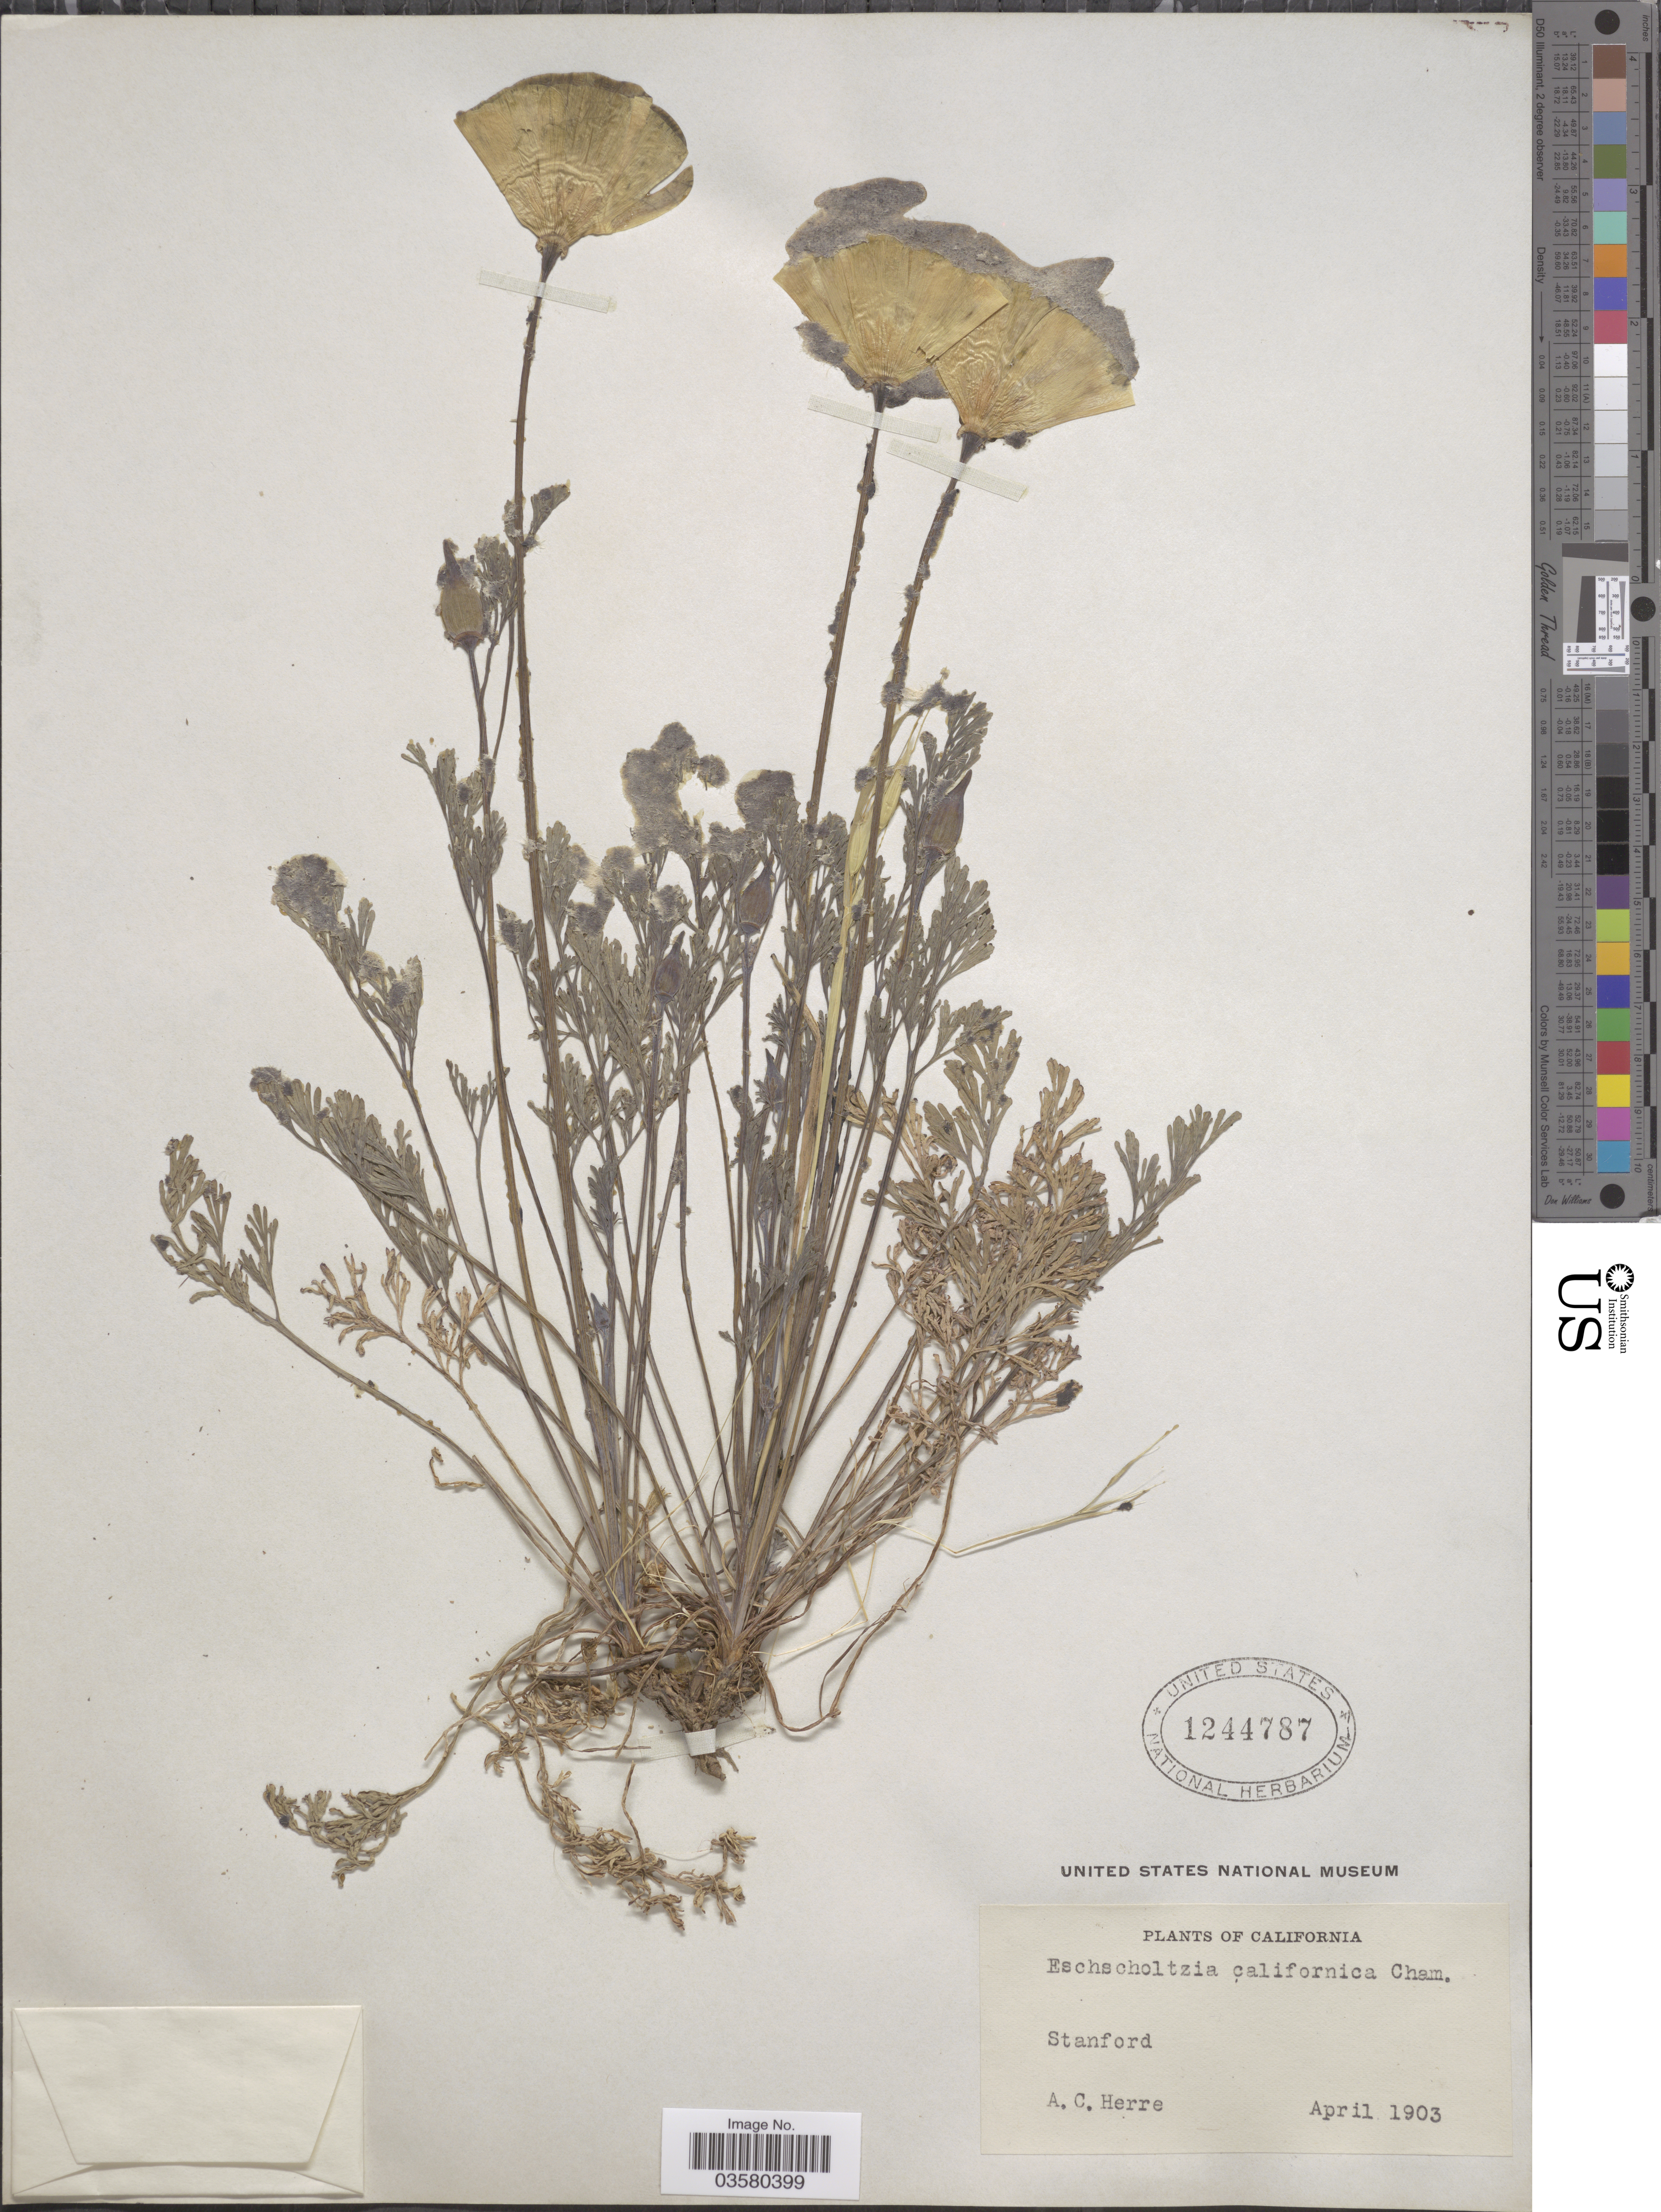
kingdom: Plantae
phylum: Tracheophyta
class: Magnoliopsida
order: Ranunculales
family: Papaveraceae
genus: Eschscholzia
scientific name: Eschscholzia californica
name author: Cham.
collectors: A. Herre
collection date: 1903-04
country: United States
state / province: California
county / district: Santa Clara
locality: Stanford.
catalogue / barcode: US 1244787